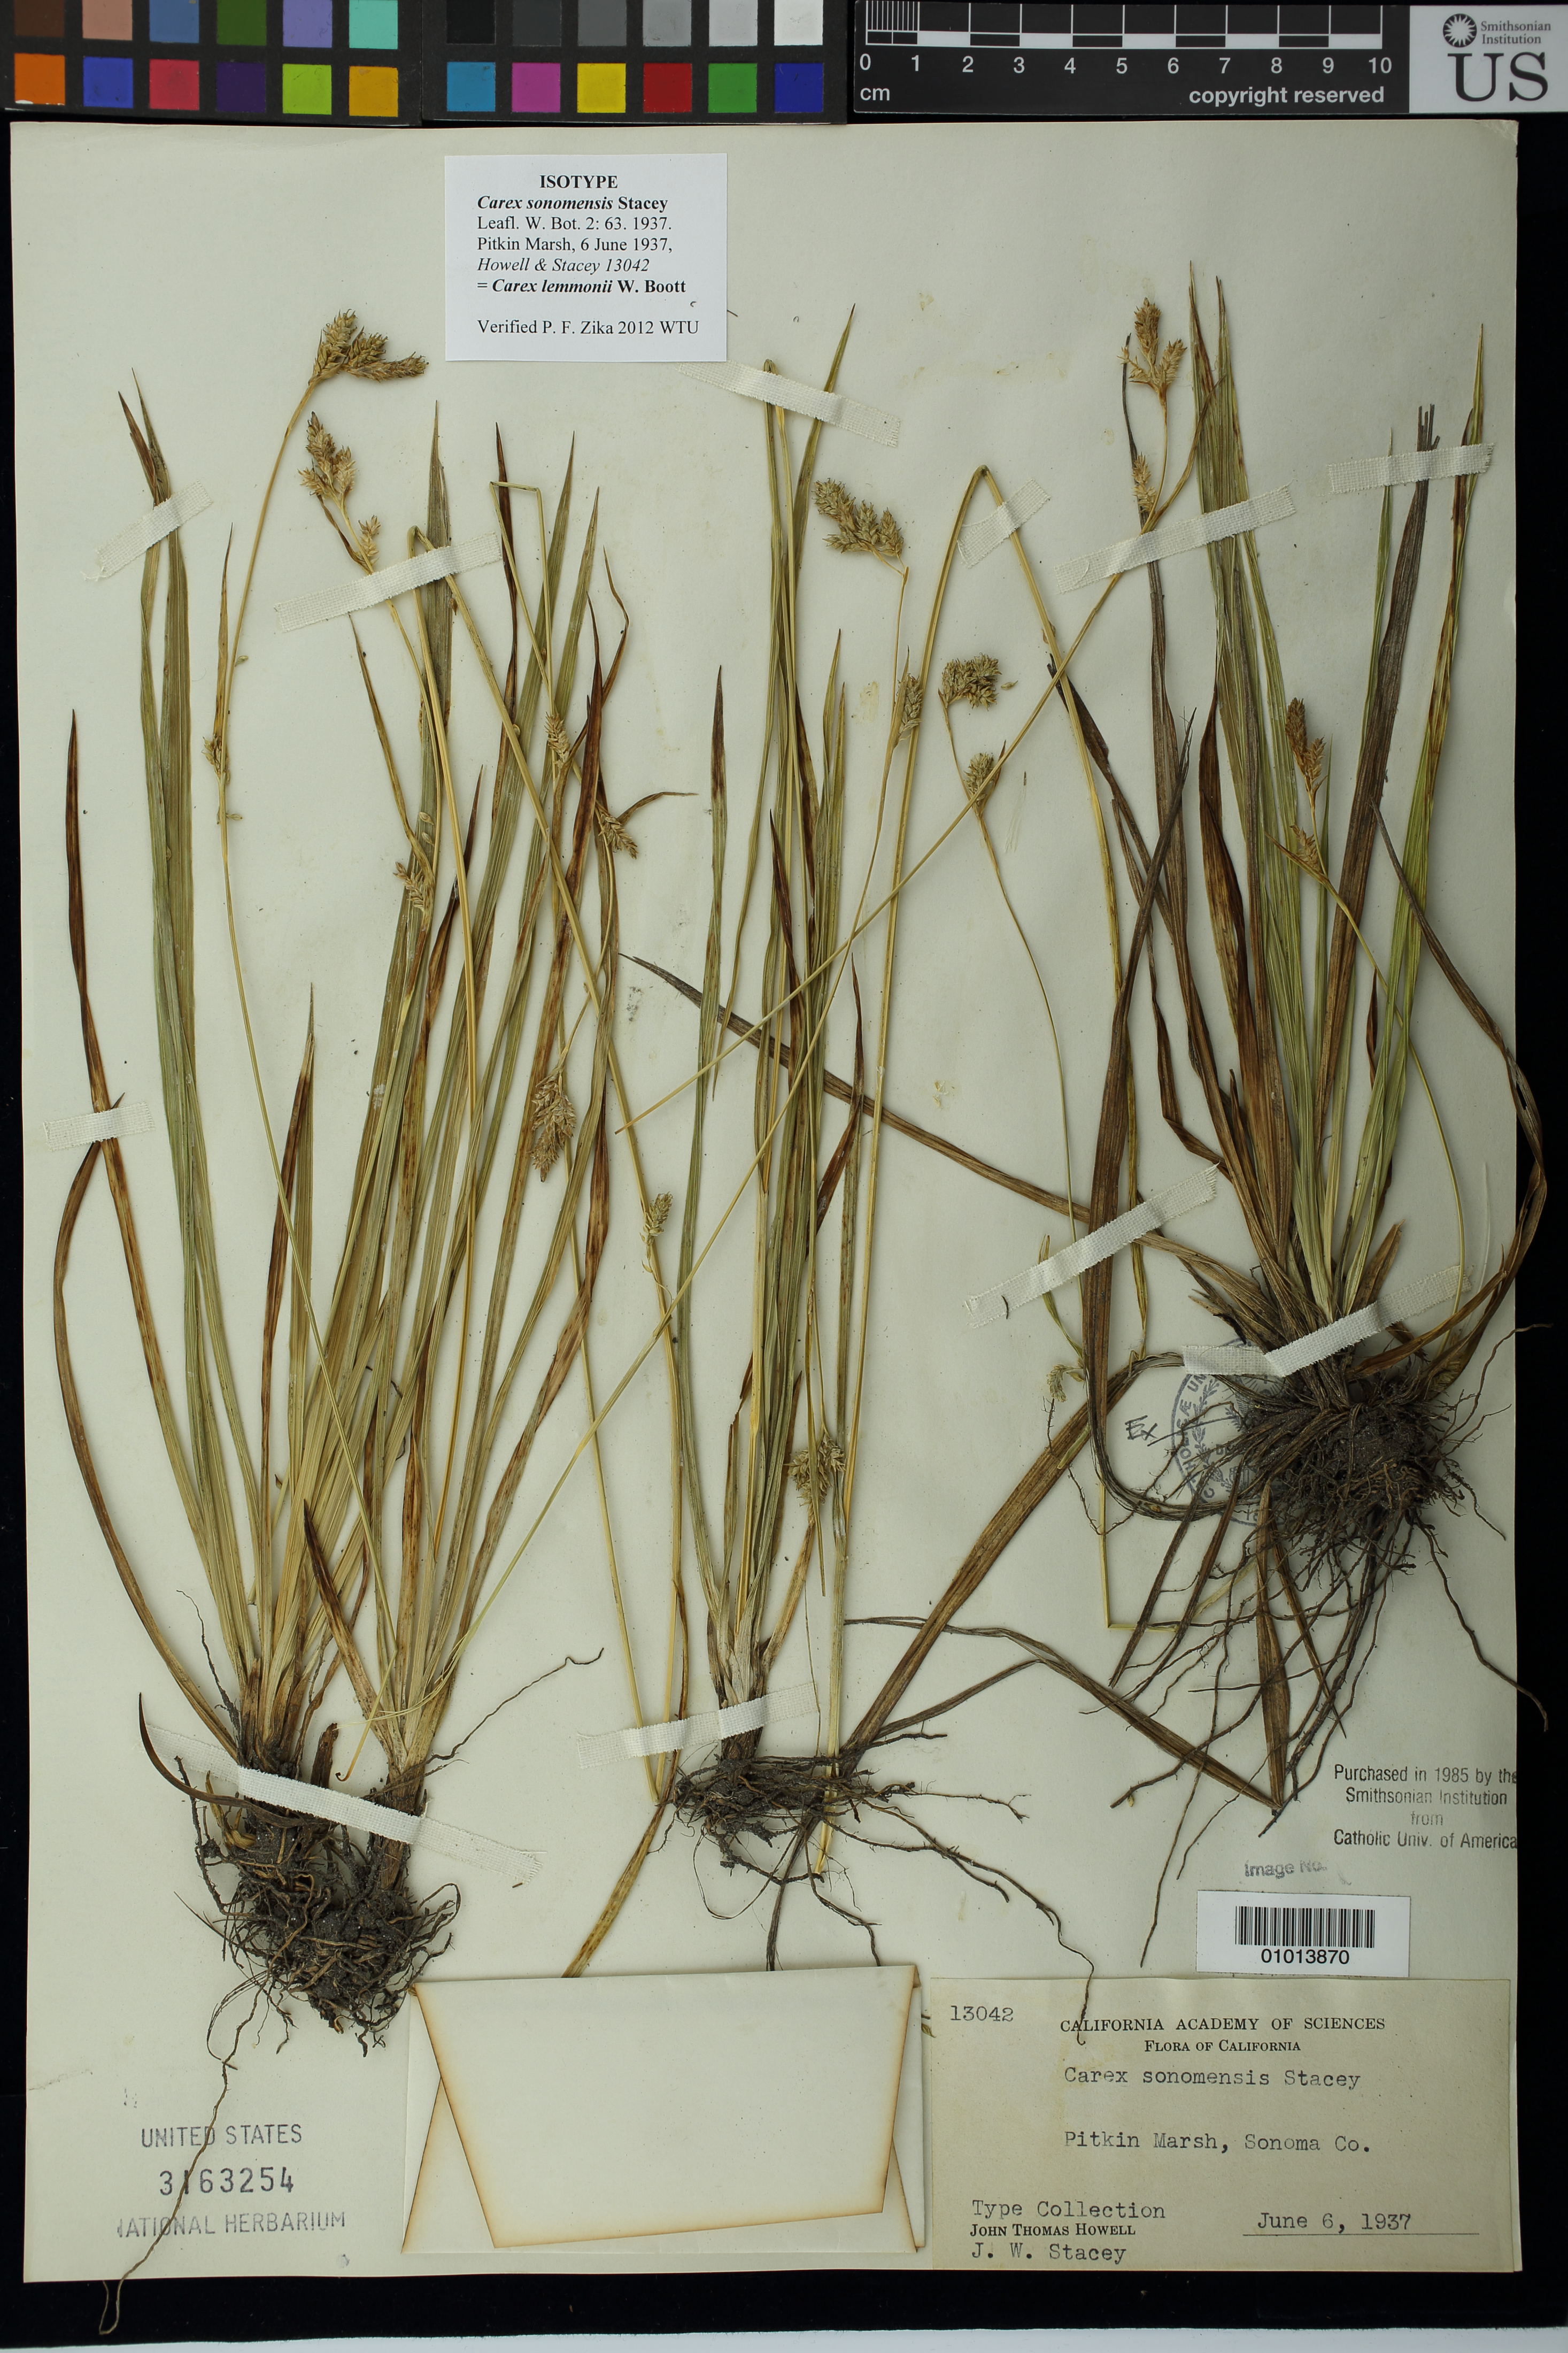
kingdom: Plantae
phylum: Tracheophyta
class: Liliopsida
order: Poales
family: Cyperaceae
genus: Carex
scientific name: Carex sonomensis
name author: Stacey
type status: Isotype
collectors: J. T. Howell & J. W. Stacey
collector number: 13042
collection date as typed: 06 Jun 1937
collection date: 1937-06-06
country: United States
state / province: California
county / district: Sonoma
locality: Pitkin Marsh.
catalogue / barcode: US 3163254